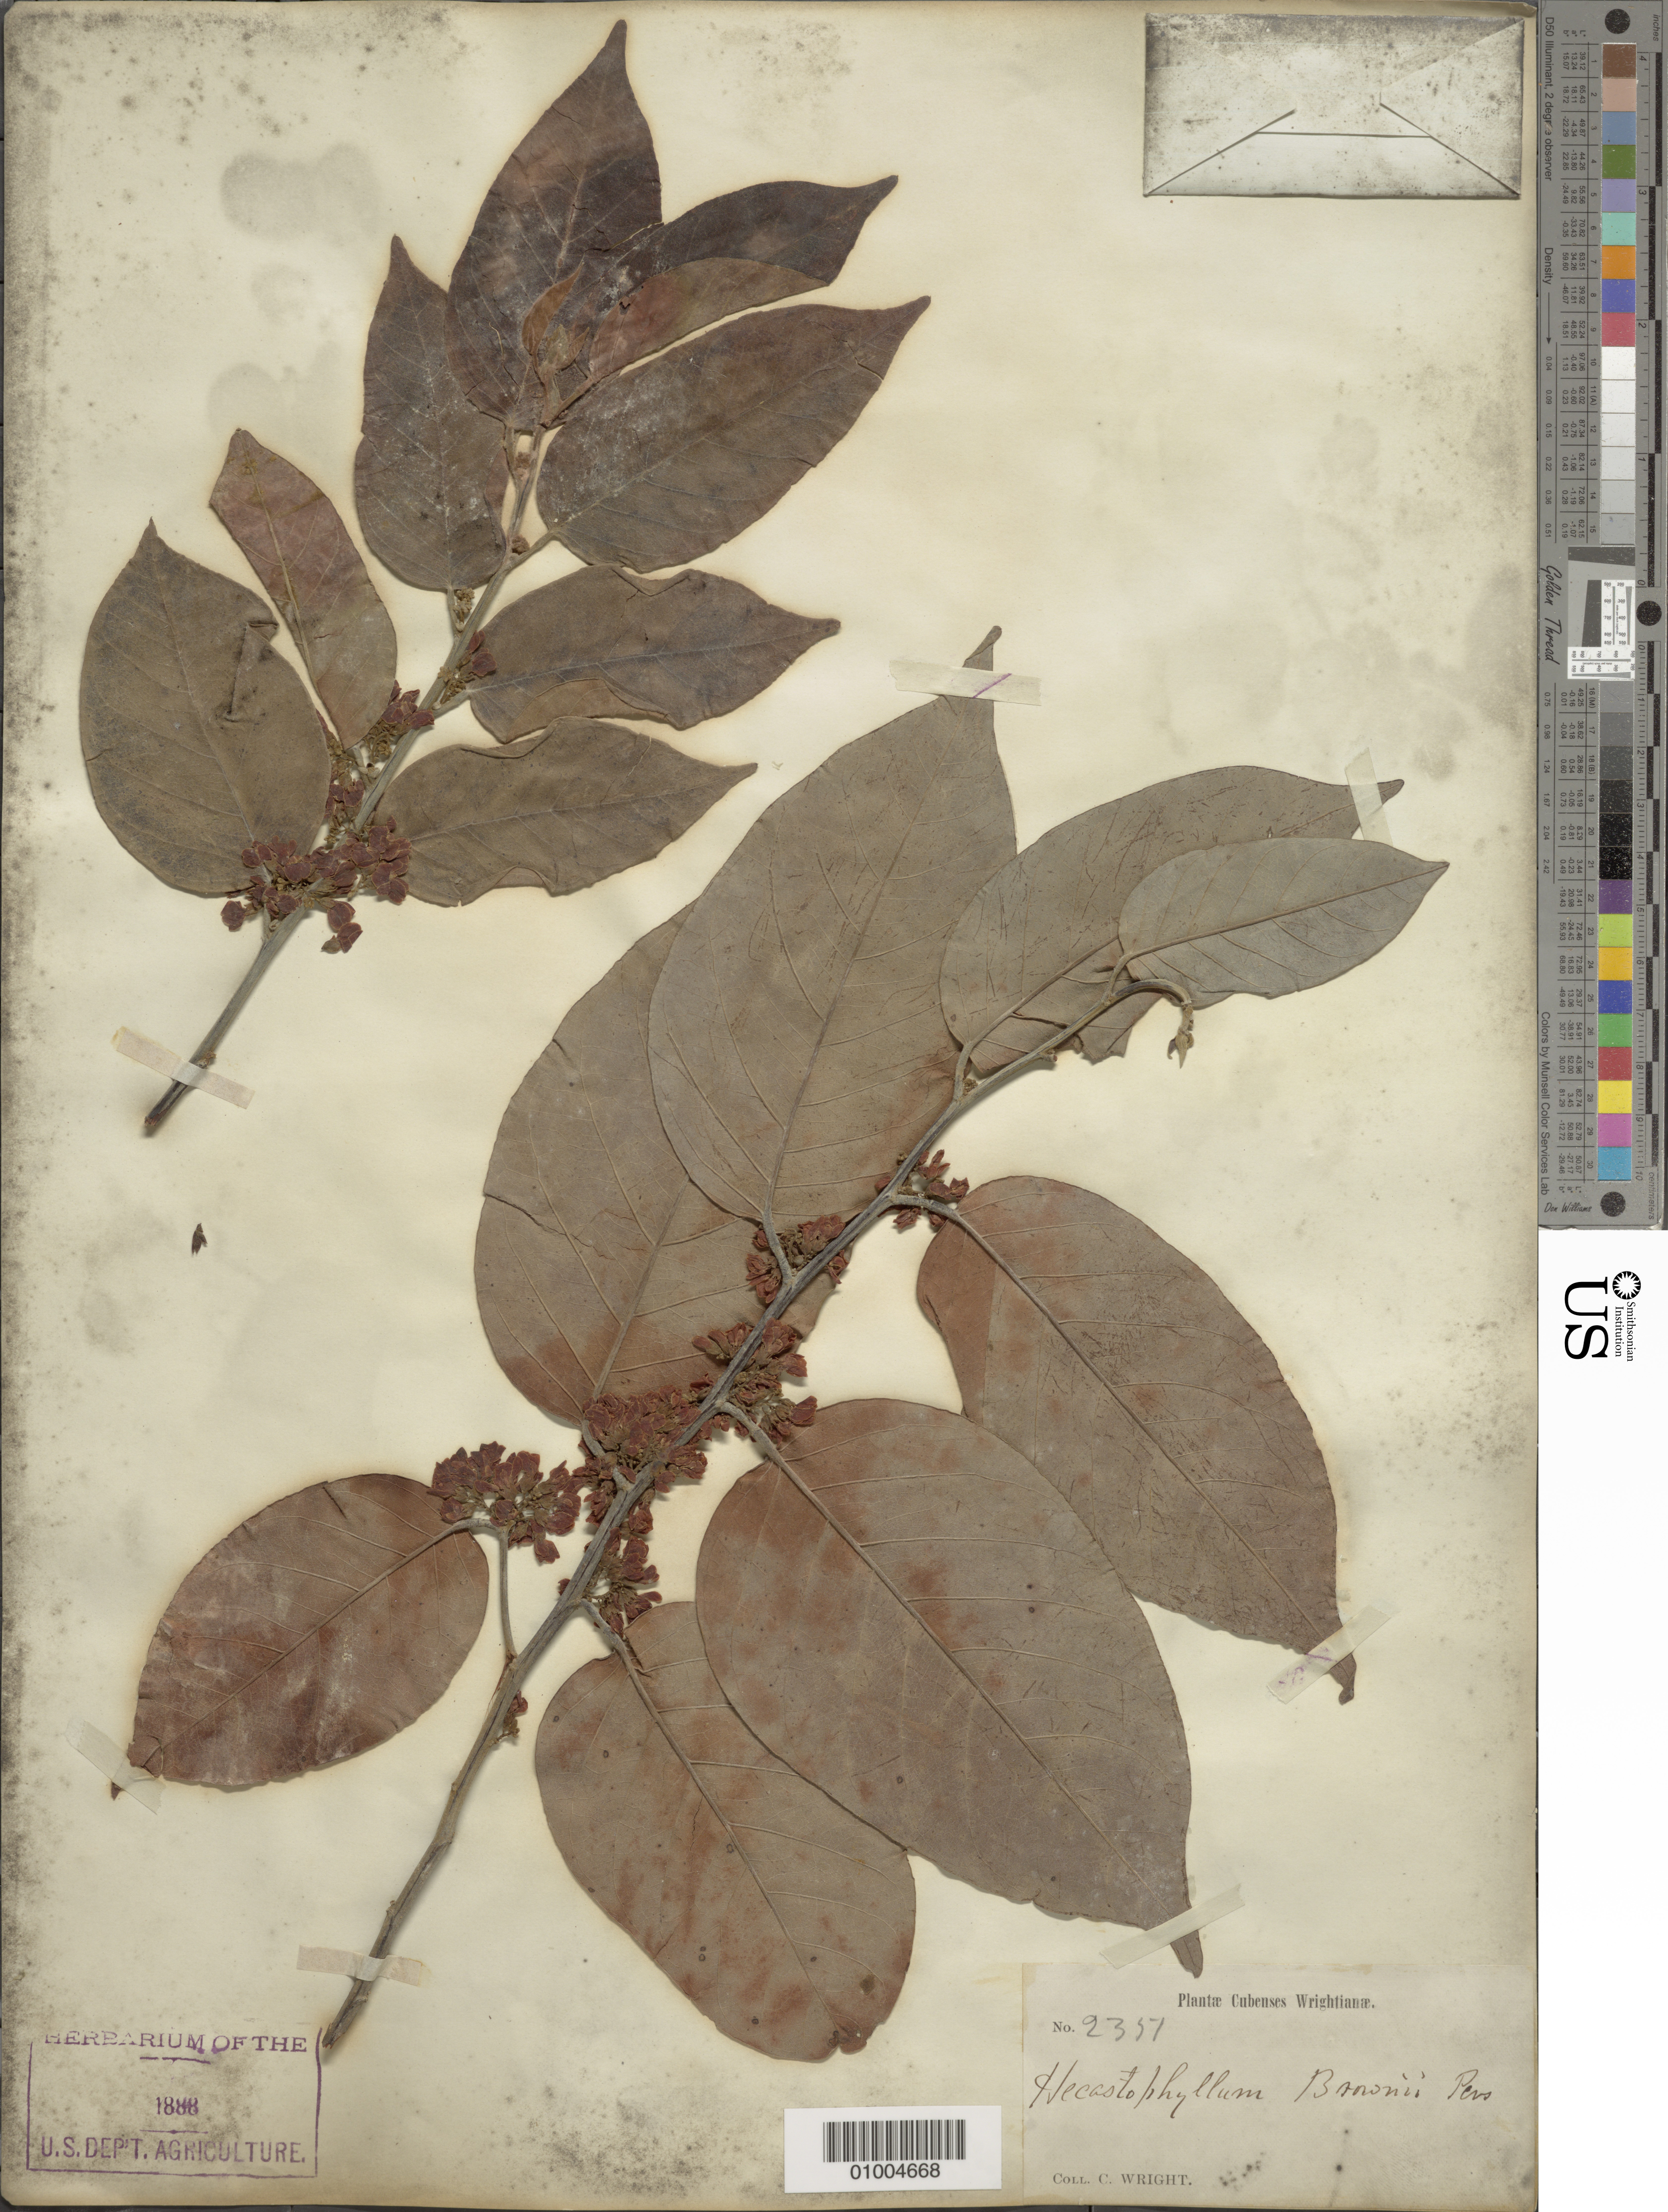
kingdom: Plantae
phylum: Tracheophyta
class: Magnoliopsida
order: Fabales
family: Fabaceae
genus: Dalbergia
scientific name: Dalbergia ecastaphyllum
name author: (L.) Taub.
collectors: C. Wright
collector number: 9357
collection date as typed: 1800 to 1899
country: Cuba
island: Cuba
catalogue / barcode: US 1888